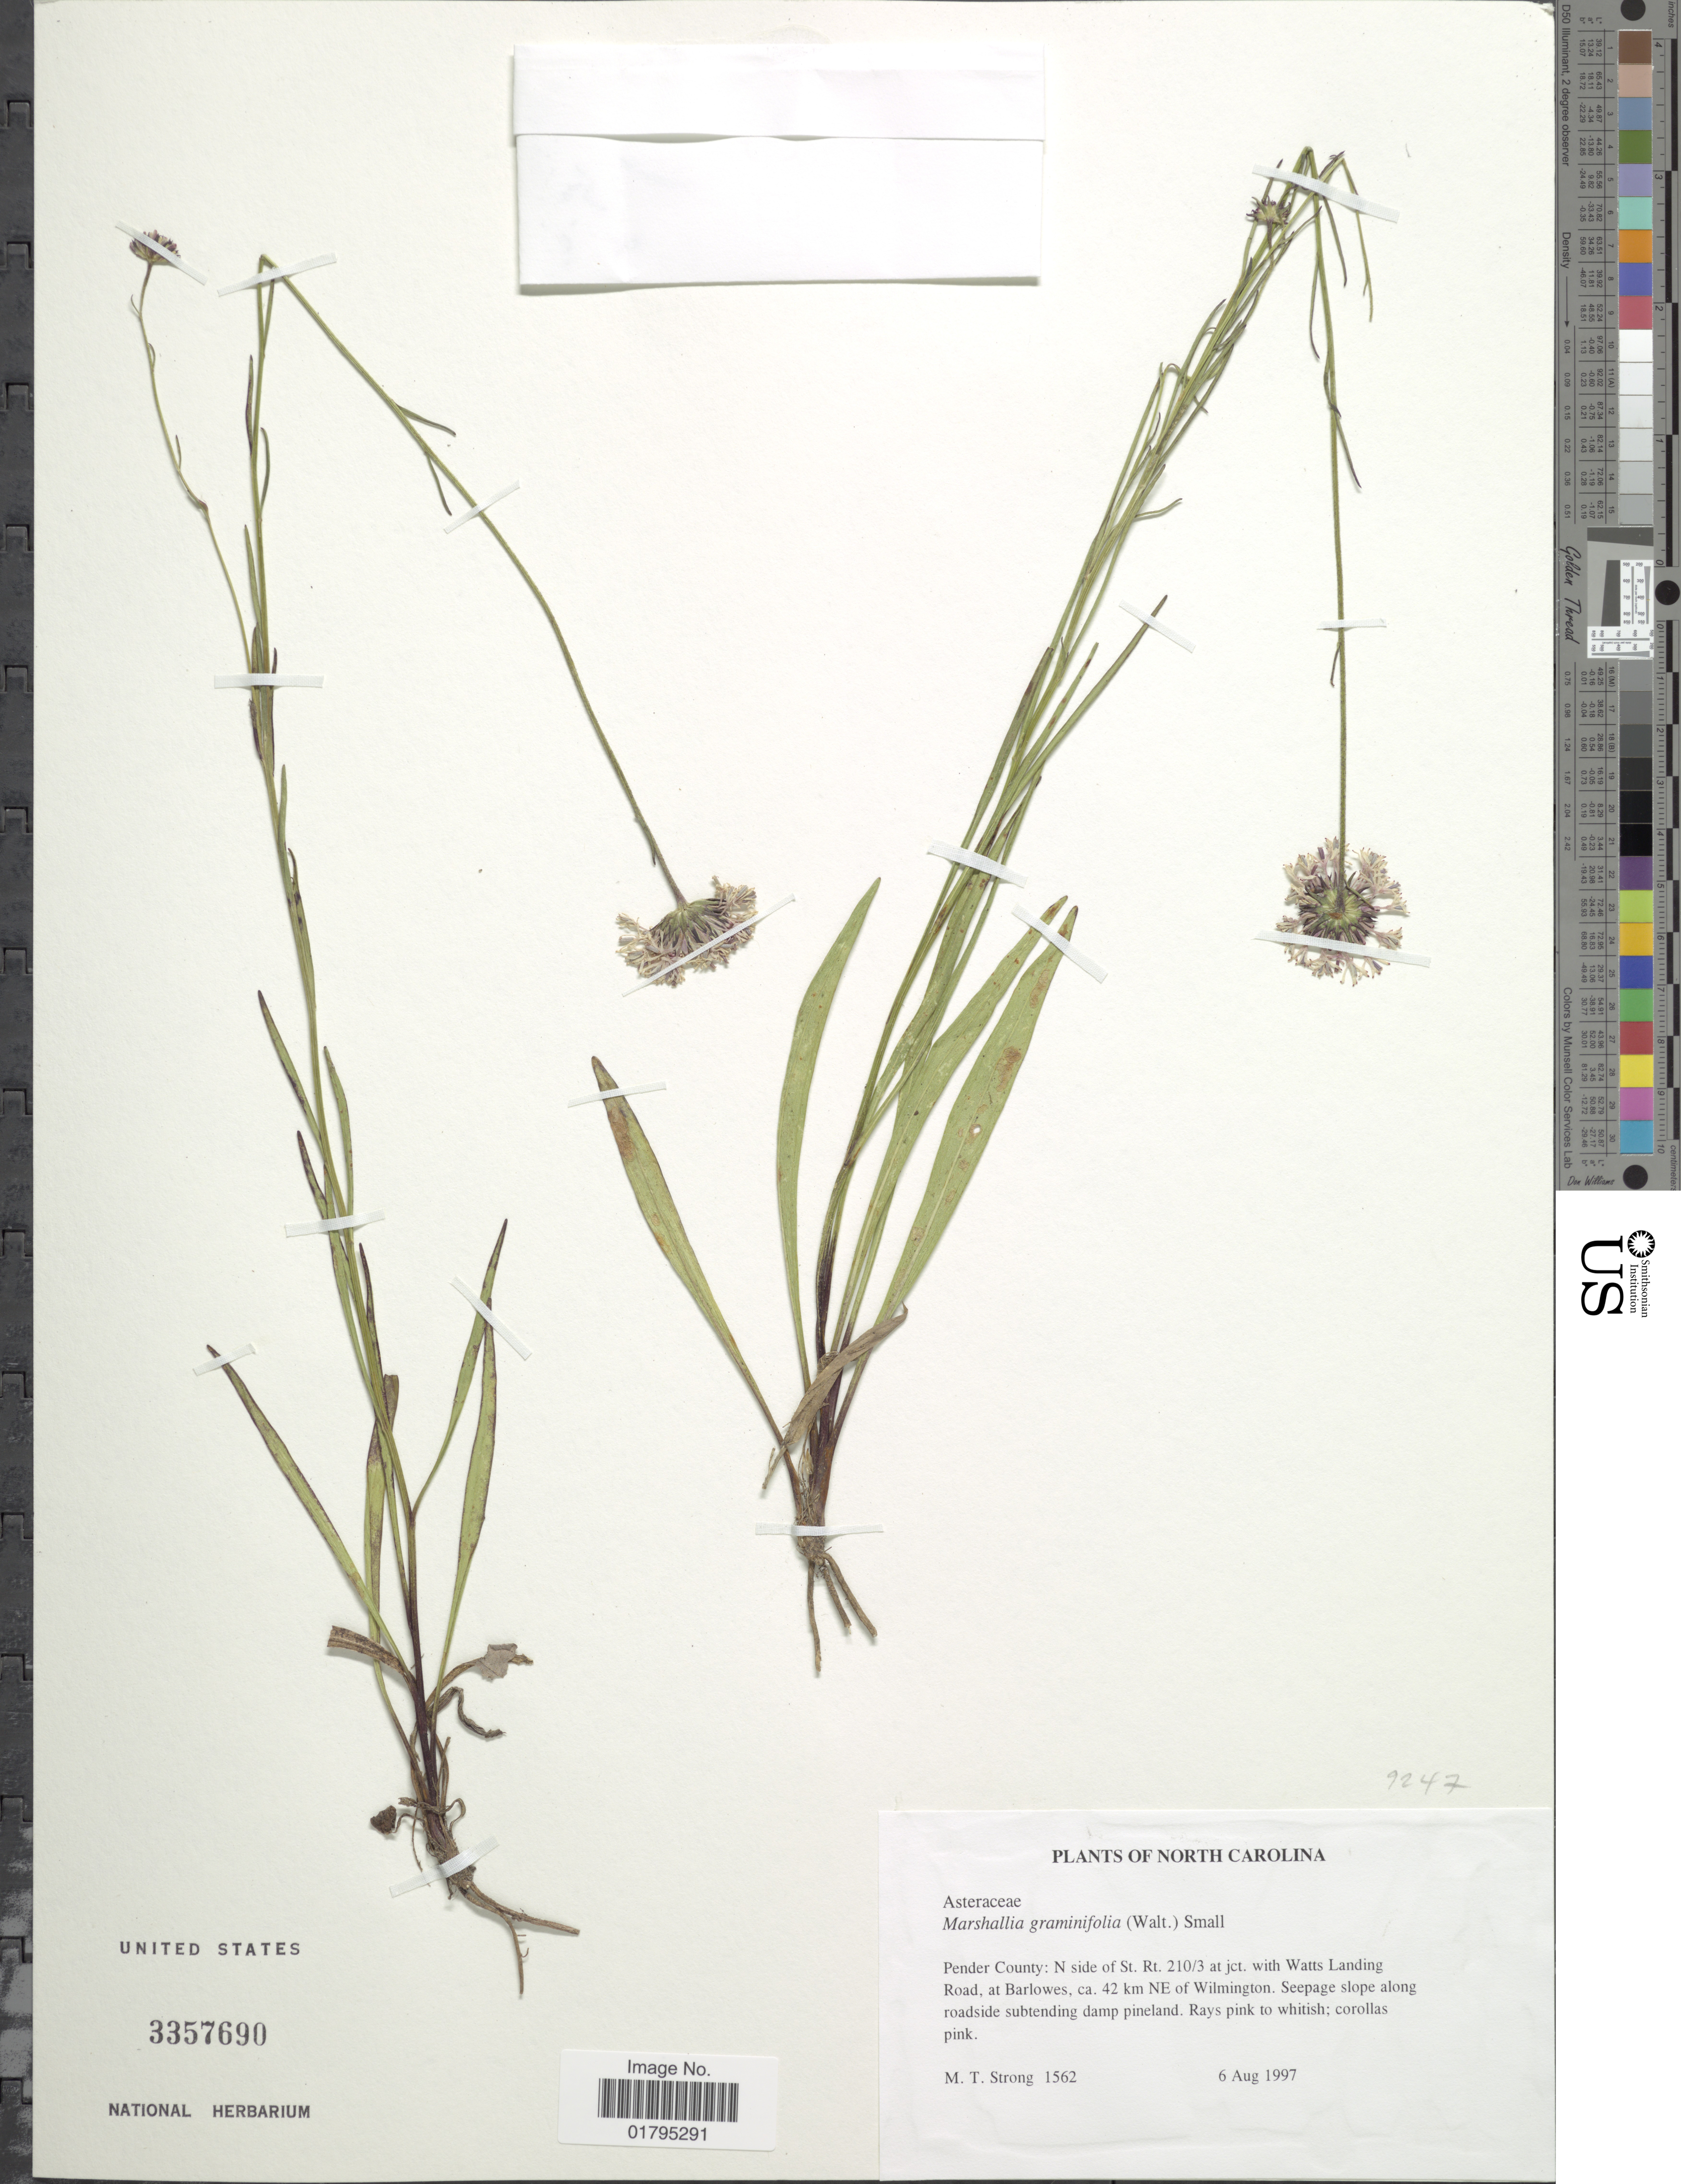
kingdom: Plantae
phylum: Tracheophyta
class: Magnoliopsida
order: Asterales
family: Asteraceae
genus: Marshallia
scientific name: Marshallia graminifolia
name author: (Walter) Small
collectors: M. T. Strong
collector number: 1562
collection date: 1997-08-06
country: United States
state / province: North Carolina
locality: Pender County: N side of St. Rt. 210/3 at jct with Watts Landing Road, at Barlowes, ca. 42 km NE of Wilmington.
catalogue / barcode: US 3357690